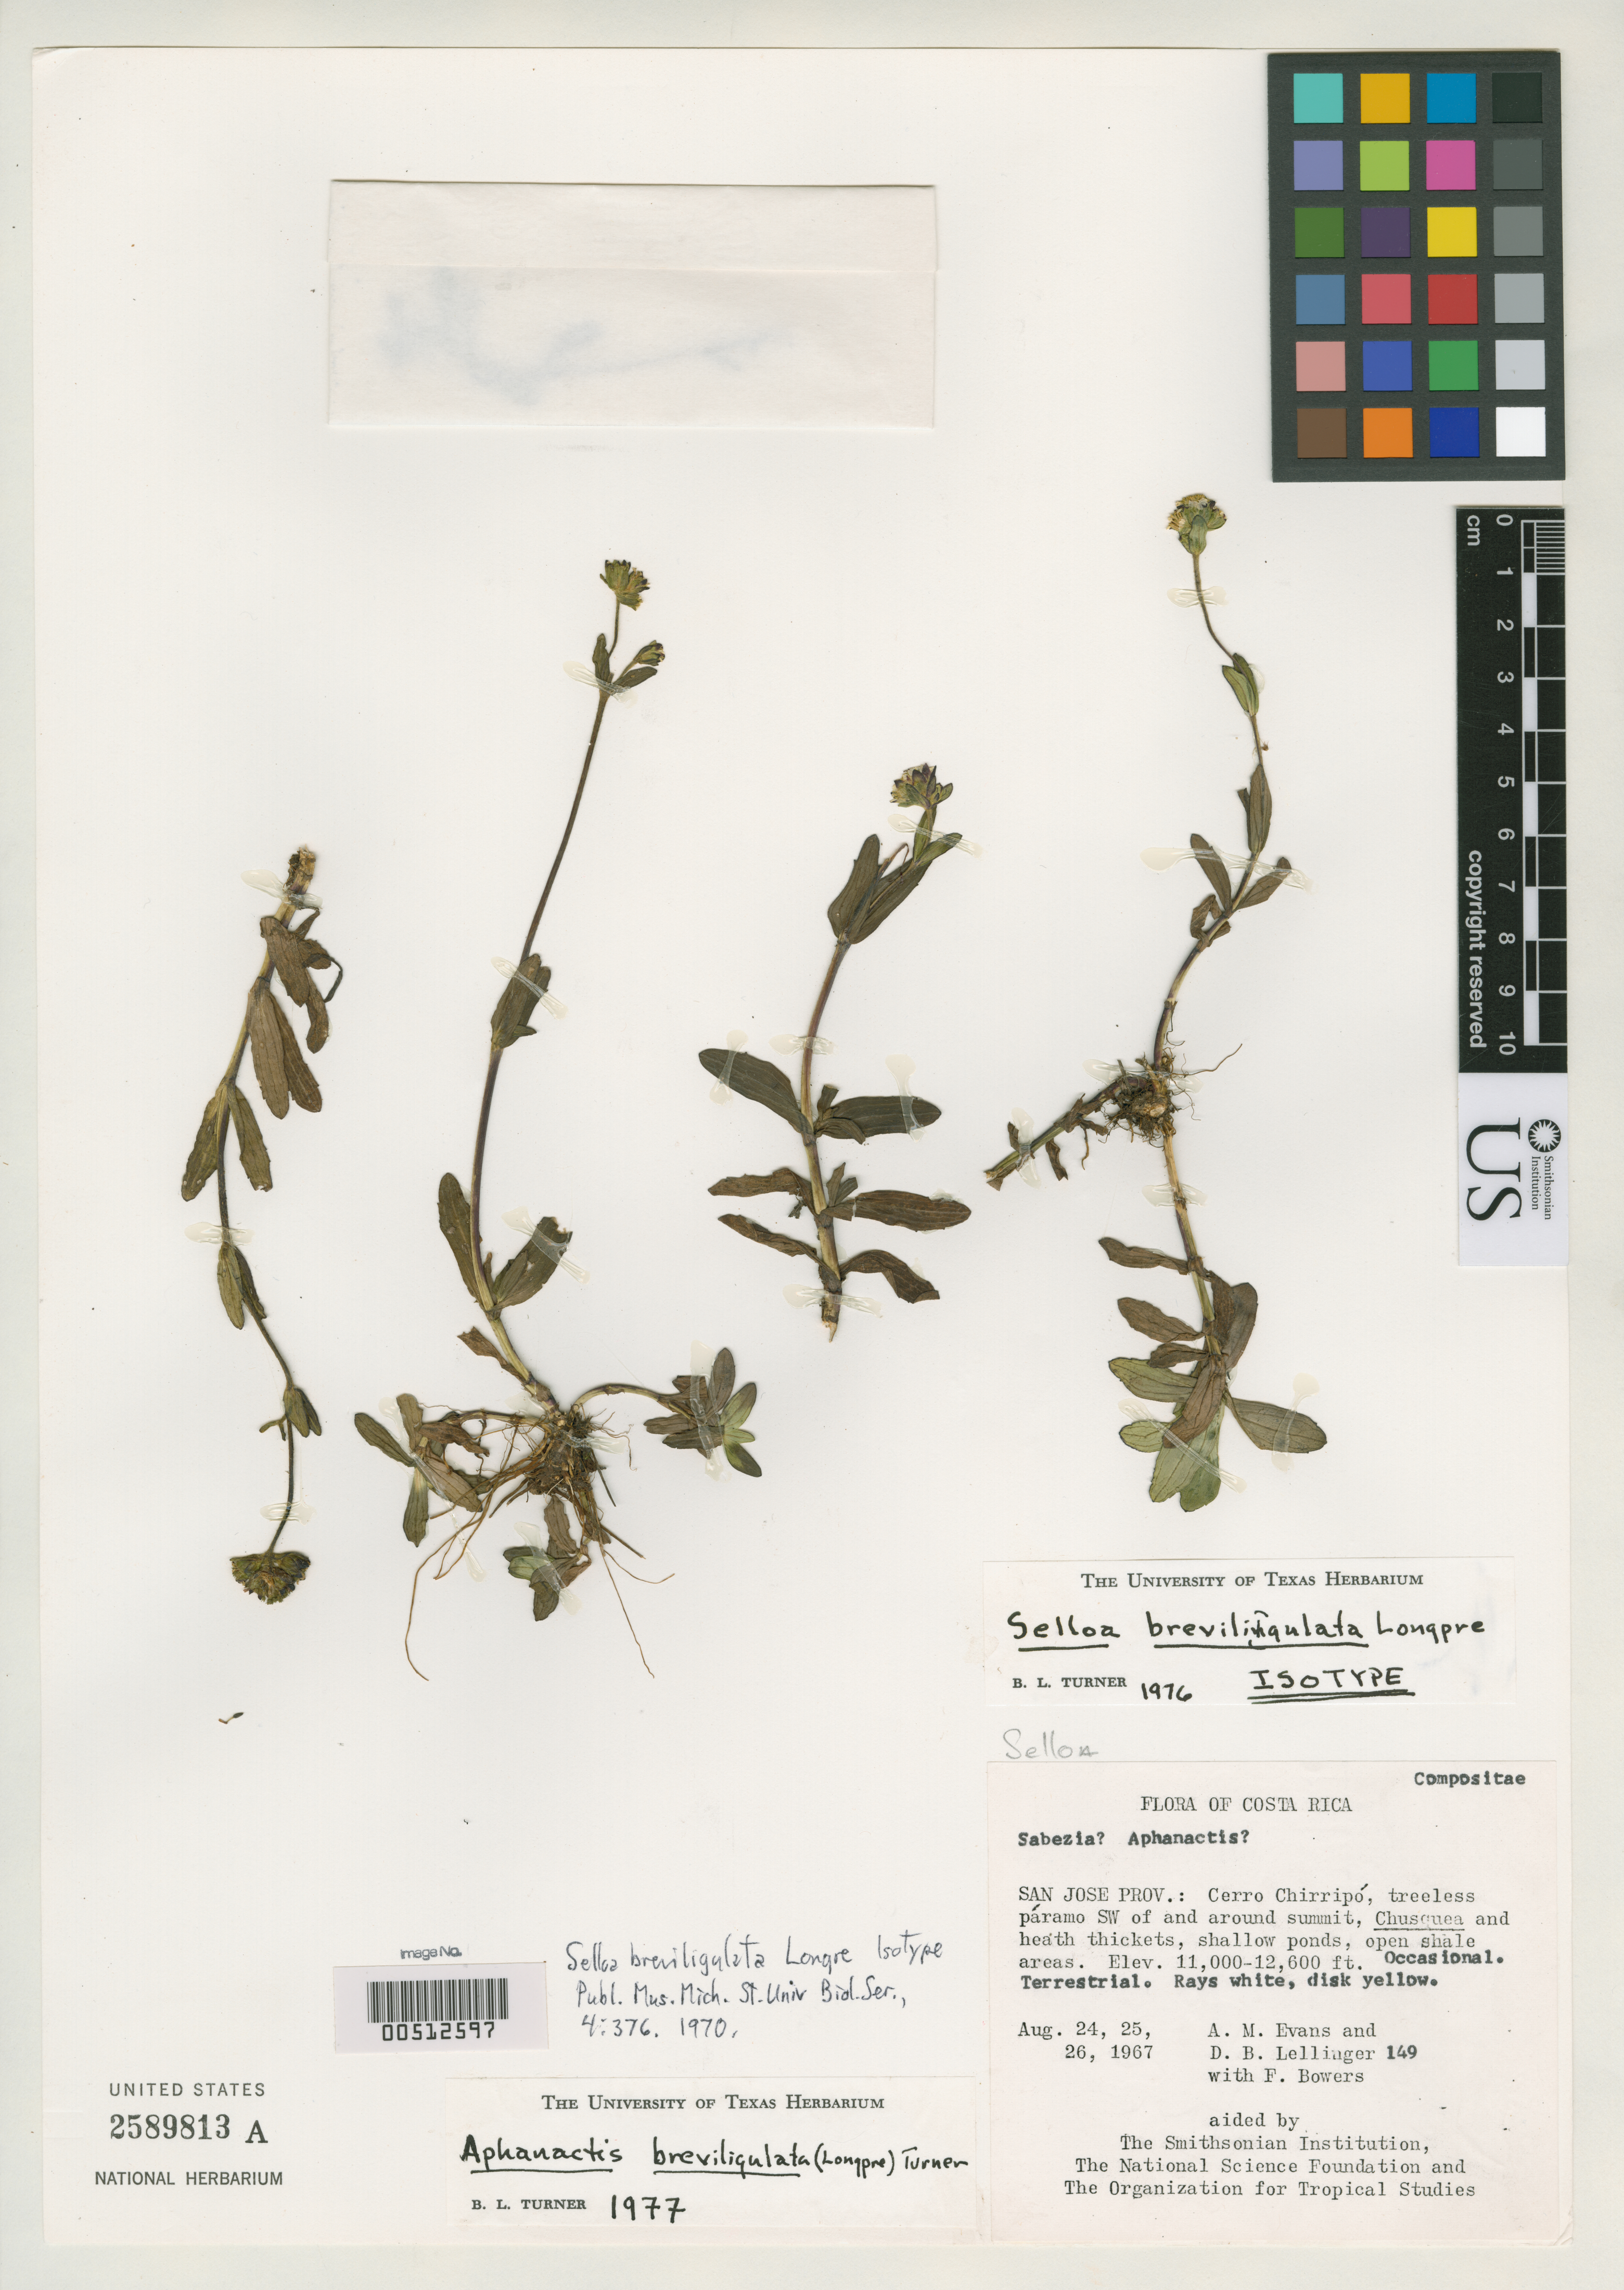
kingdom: Plantae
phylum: Tracheophyta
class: Magnoliopsida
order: Asterales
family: Asteraceae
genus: Selloa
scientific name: Selloa breviligulata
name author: Longpre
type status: Isotype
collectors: A. M. Evans, D. B. Lellinger & F. Bowers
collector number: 149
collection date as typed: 24 Aug 1967 to 26 Aug 1967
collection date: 1967-08-24/1967-08-26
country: Costa Rica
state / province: San José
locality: Cerro Chirripo, páramo SW of & around summit.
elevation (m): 3353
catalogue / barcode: US 2589813A